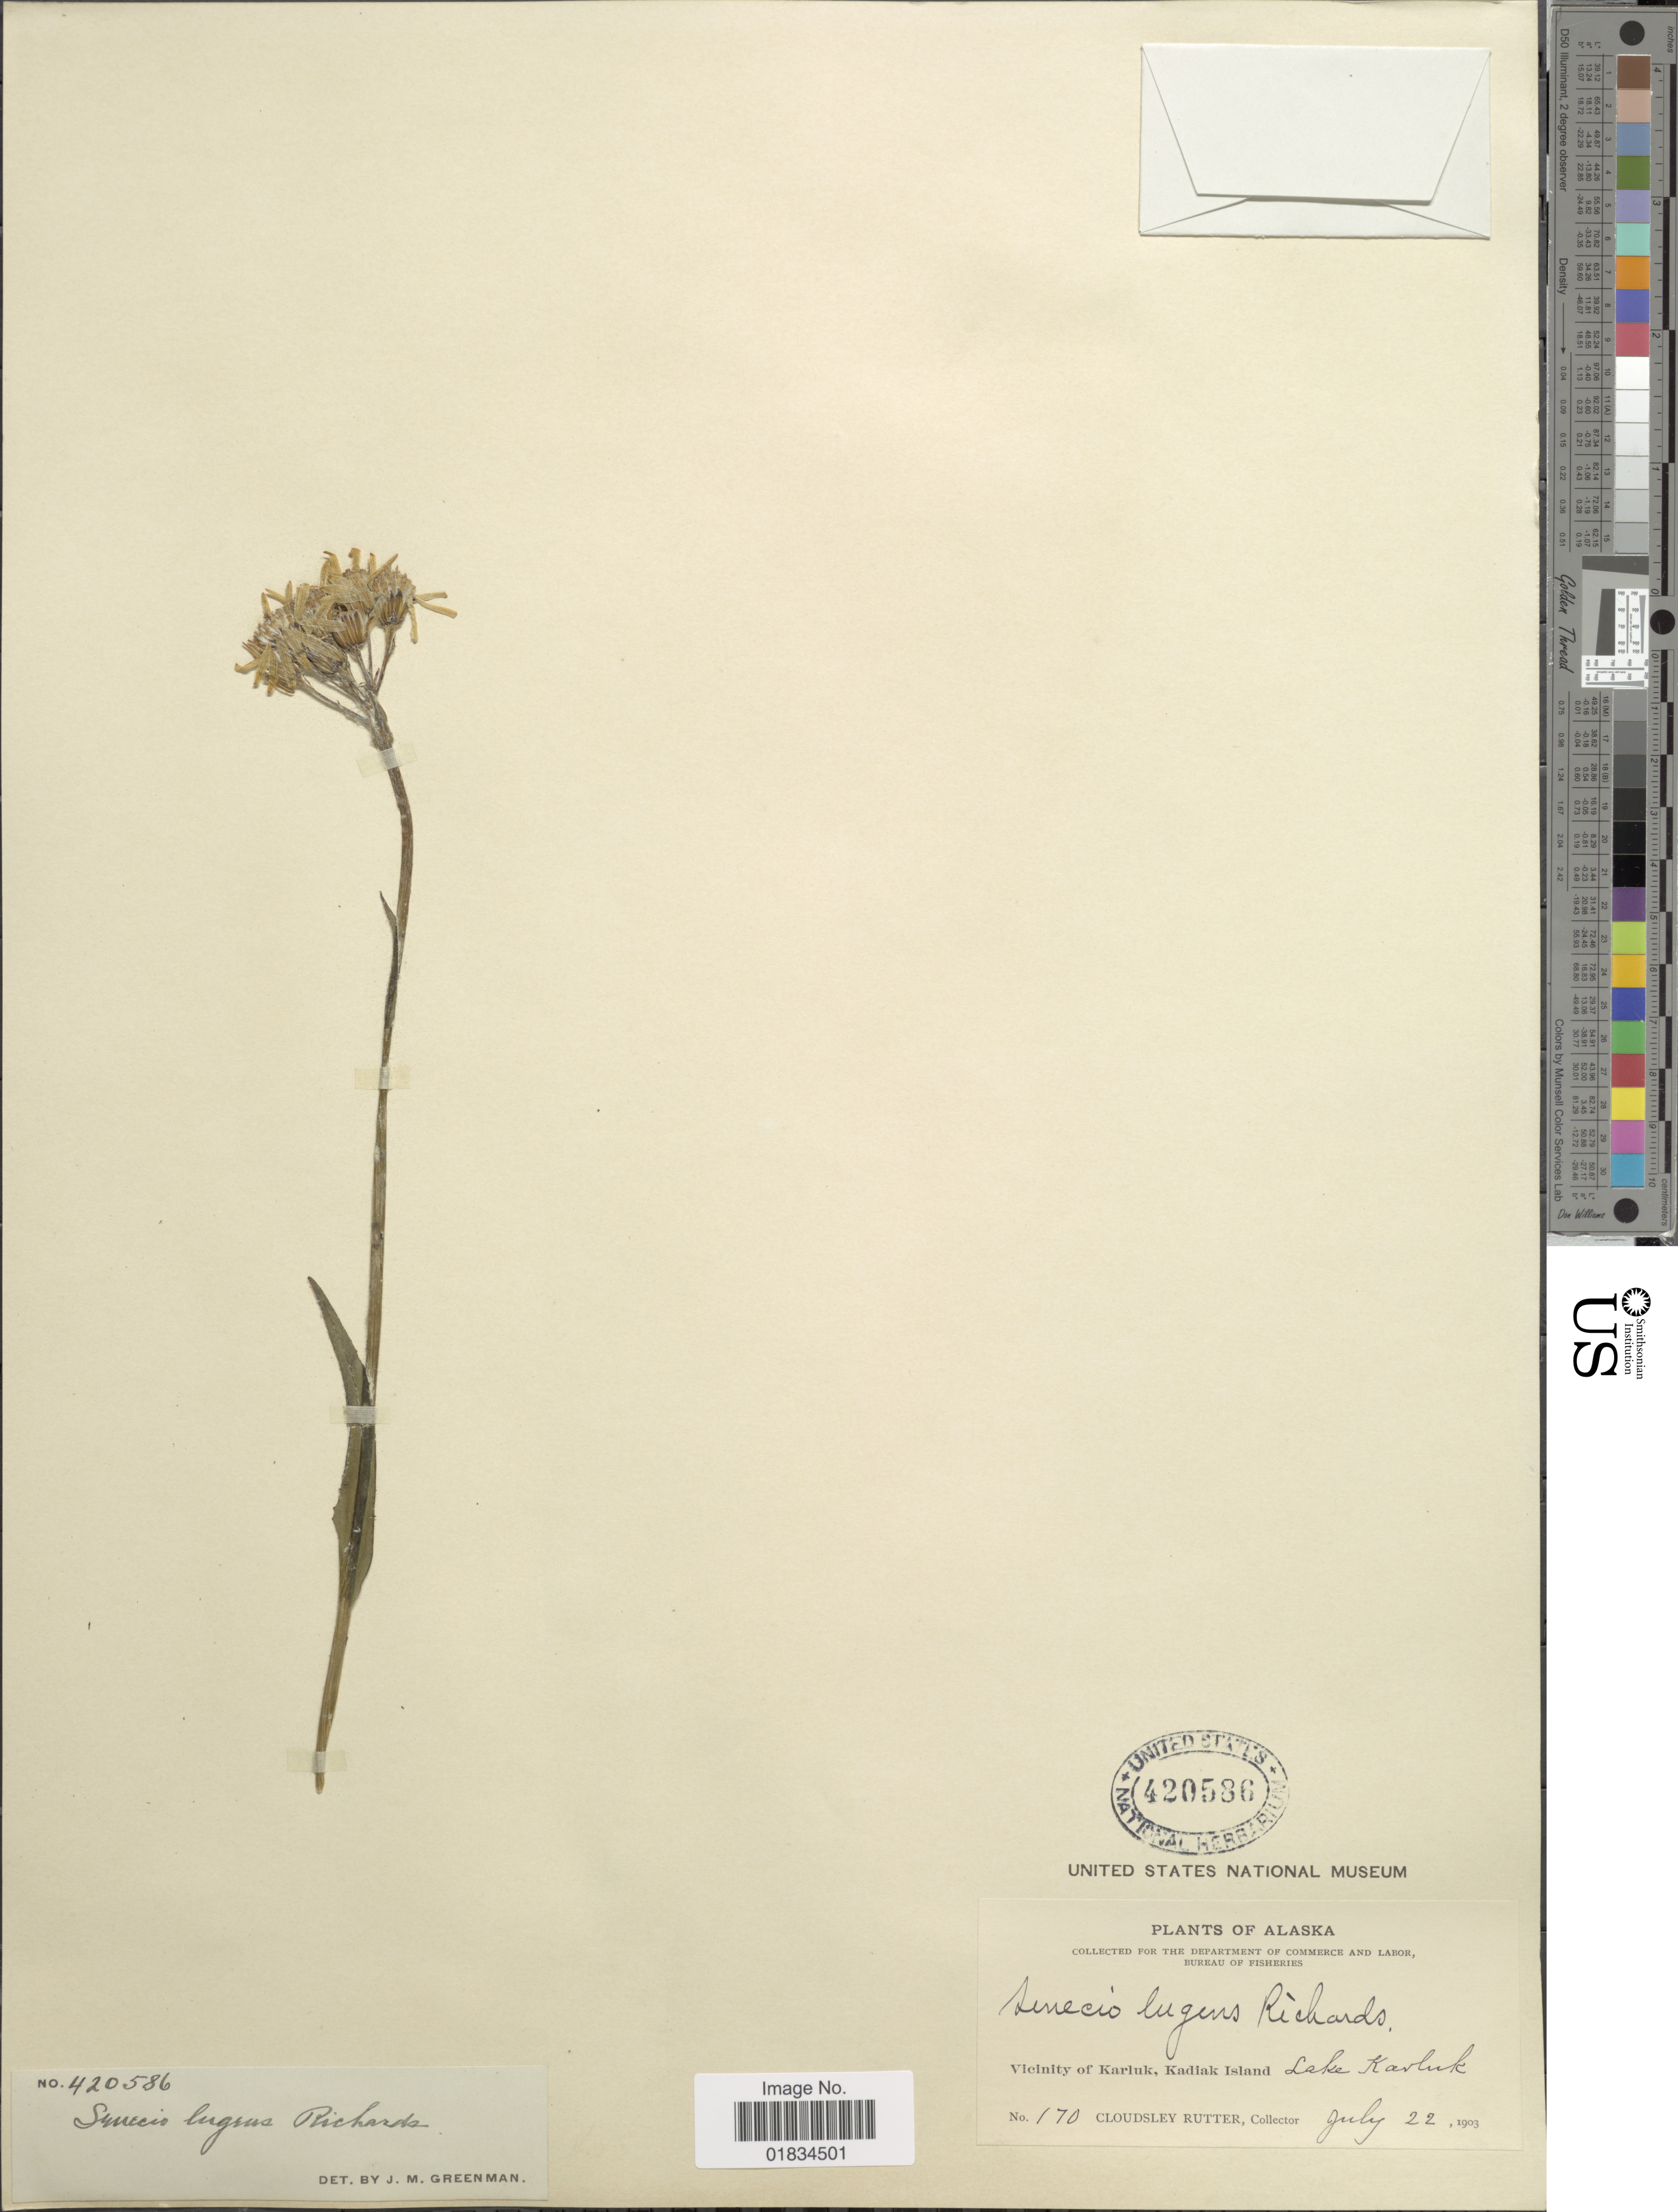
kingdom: Plantae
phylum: Tracheophyta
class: Magnoliopsida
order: Asterales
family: Asteraceae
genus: Senecio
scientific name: Senecio lugens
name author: Richardson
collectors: C. Rutter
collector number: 170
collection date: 1903-07-22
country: United States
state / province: Alaska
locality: Vicinity of Karluk, Kadiak Island, Lake Karluk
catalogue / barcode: US 420586